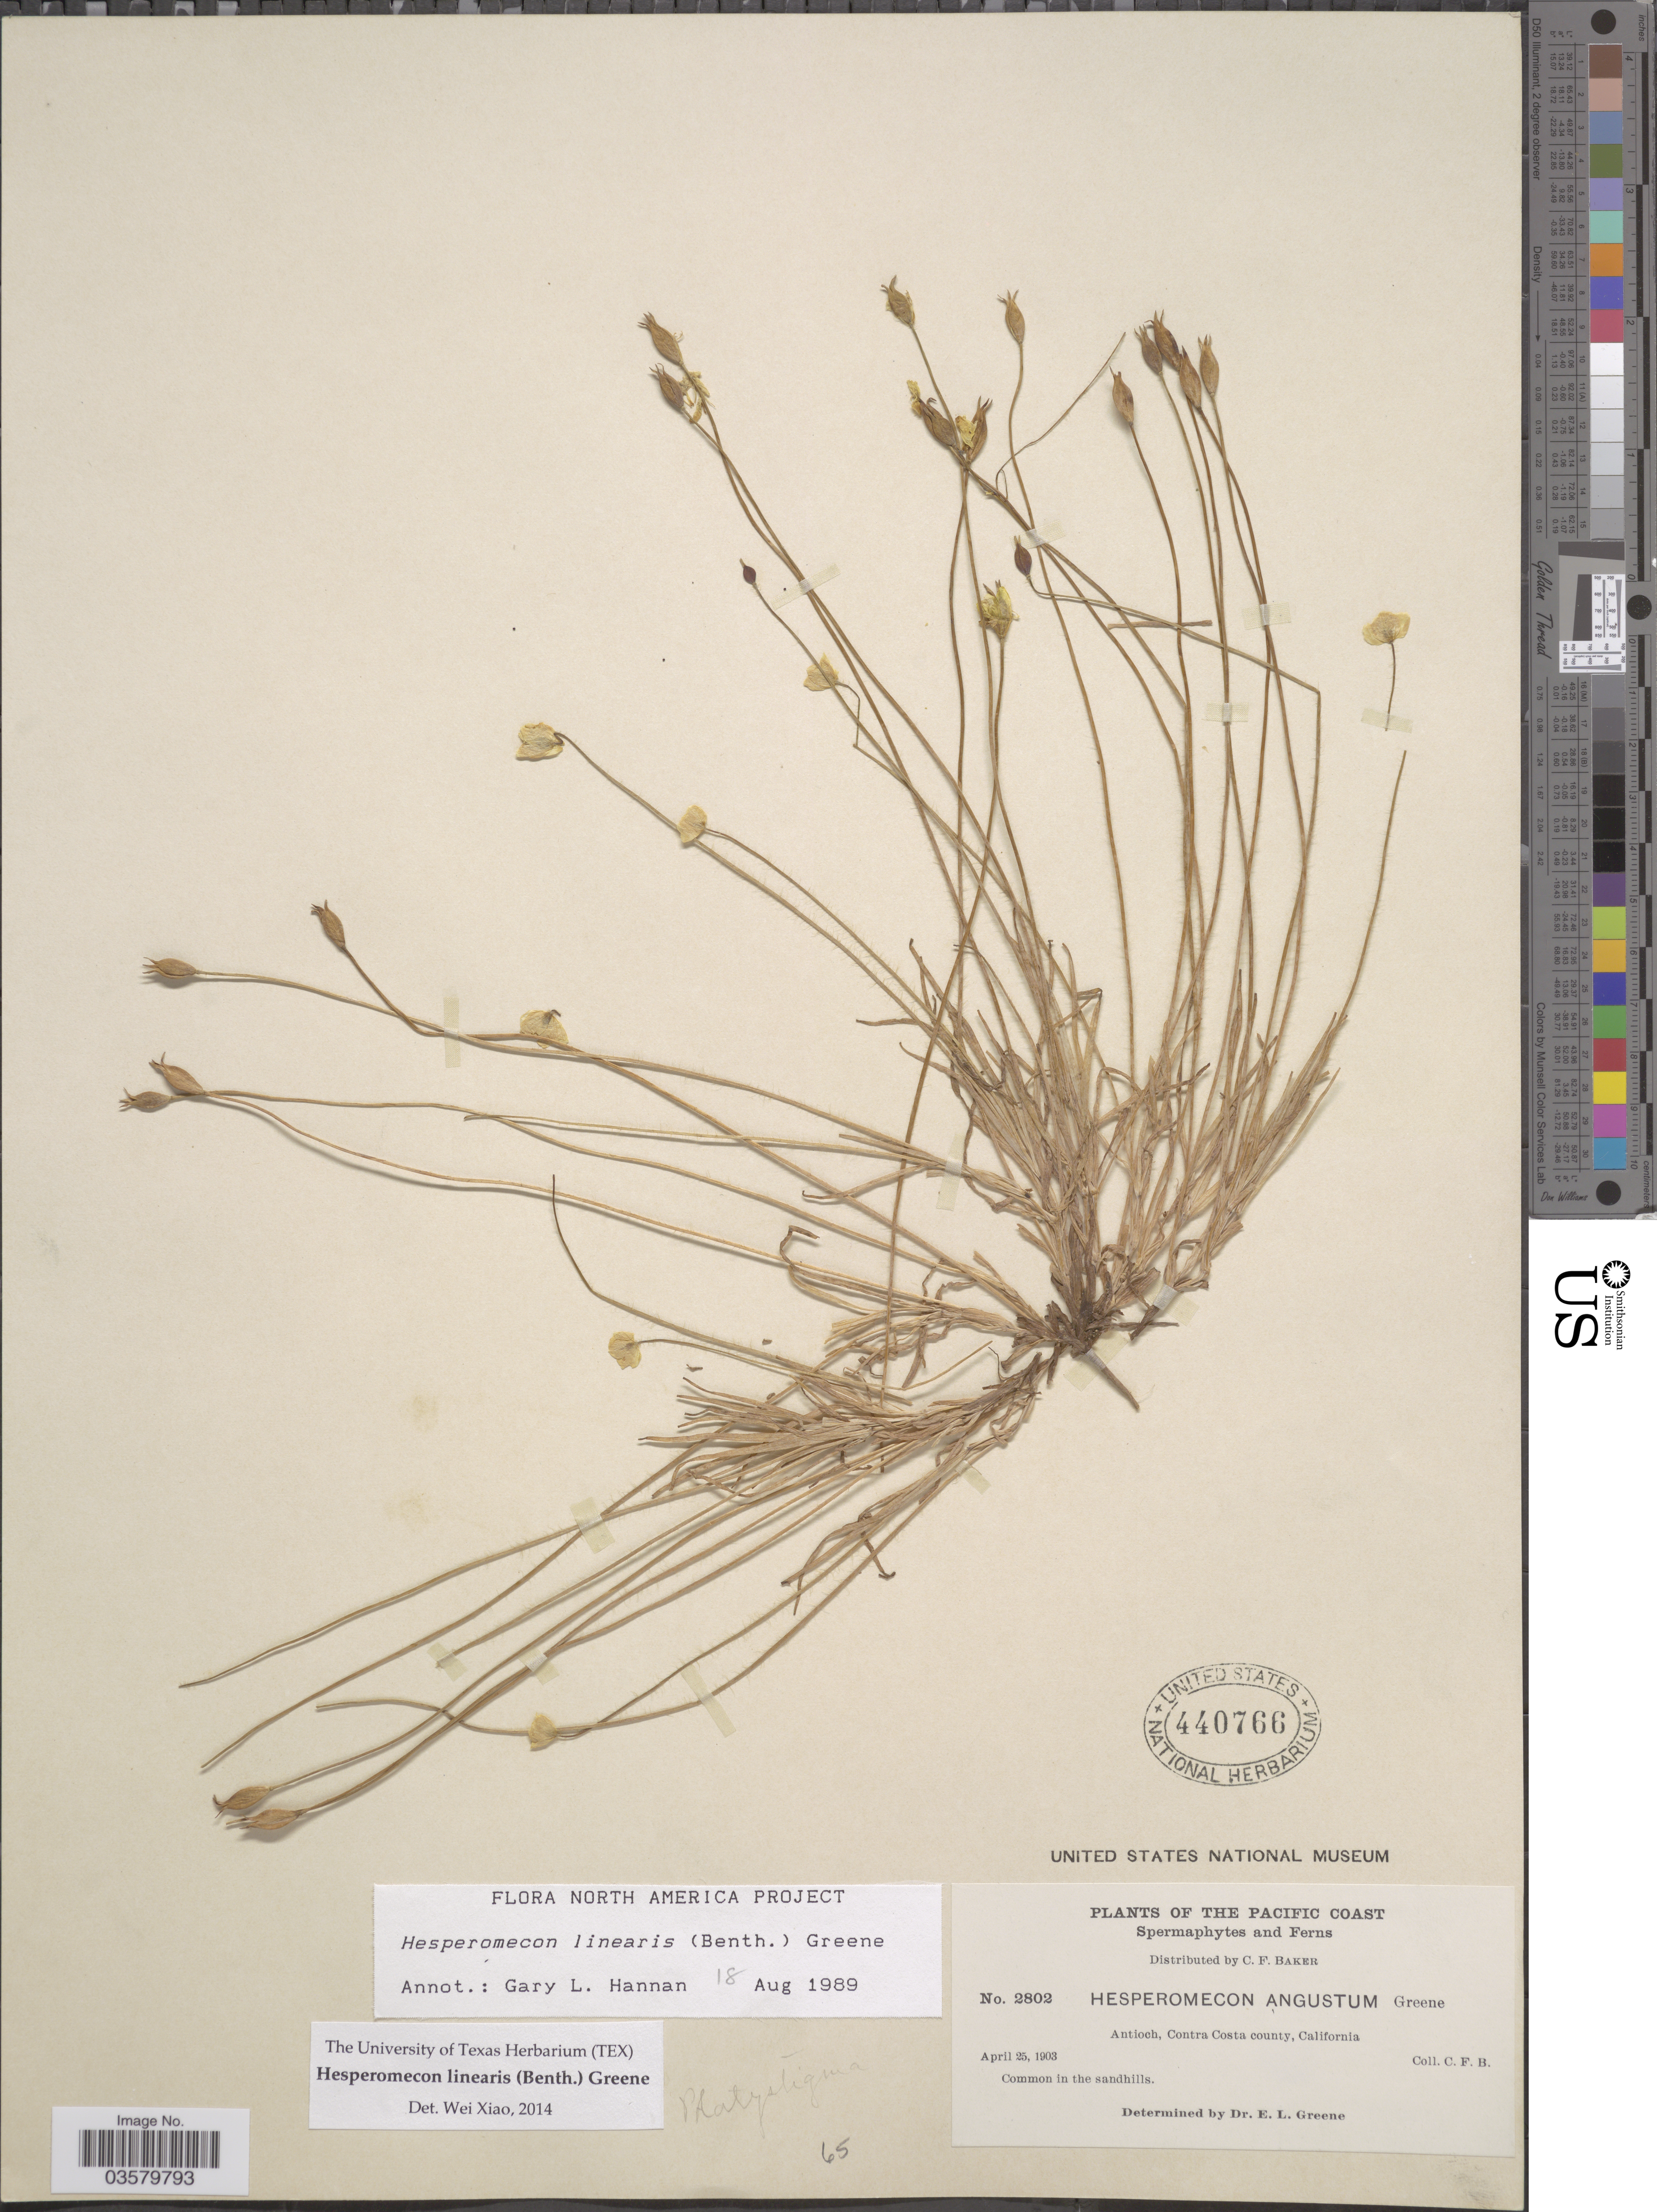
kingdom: Plantae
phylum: Tracheophyta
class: Magnoliopsida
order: Ranunculales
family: Papaveraceae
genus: Platystigma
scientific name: Platystigma lineare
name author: Benth.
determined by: Strong, M. T., (US), Smithsonian Institution - National Museum of Natural History (UNITED STATES)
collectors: C. F. Baker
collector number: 2802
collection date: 1903-04-25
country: United States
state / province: California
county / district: Contra Costa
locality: The Pacific Coast. Antioch, Contra Costa county.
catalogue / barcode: US 440766